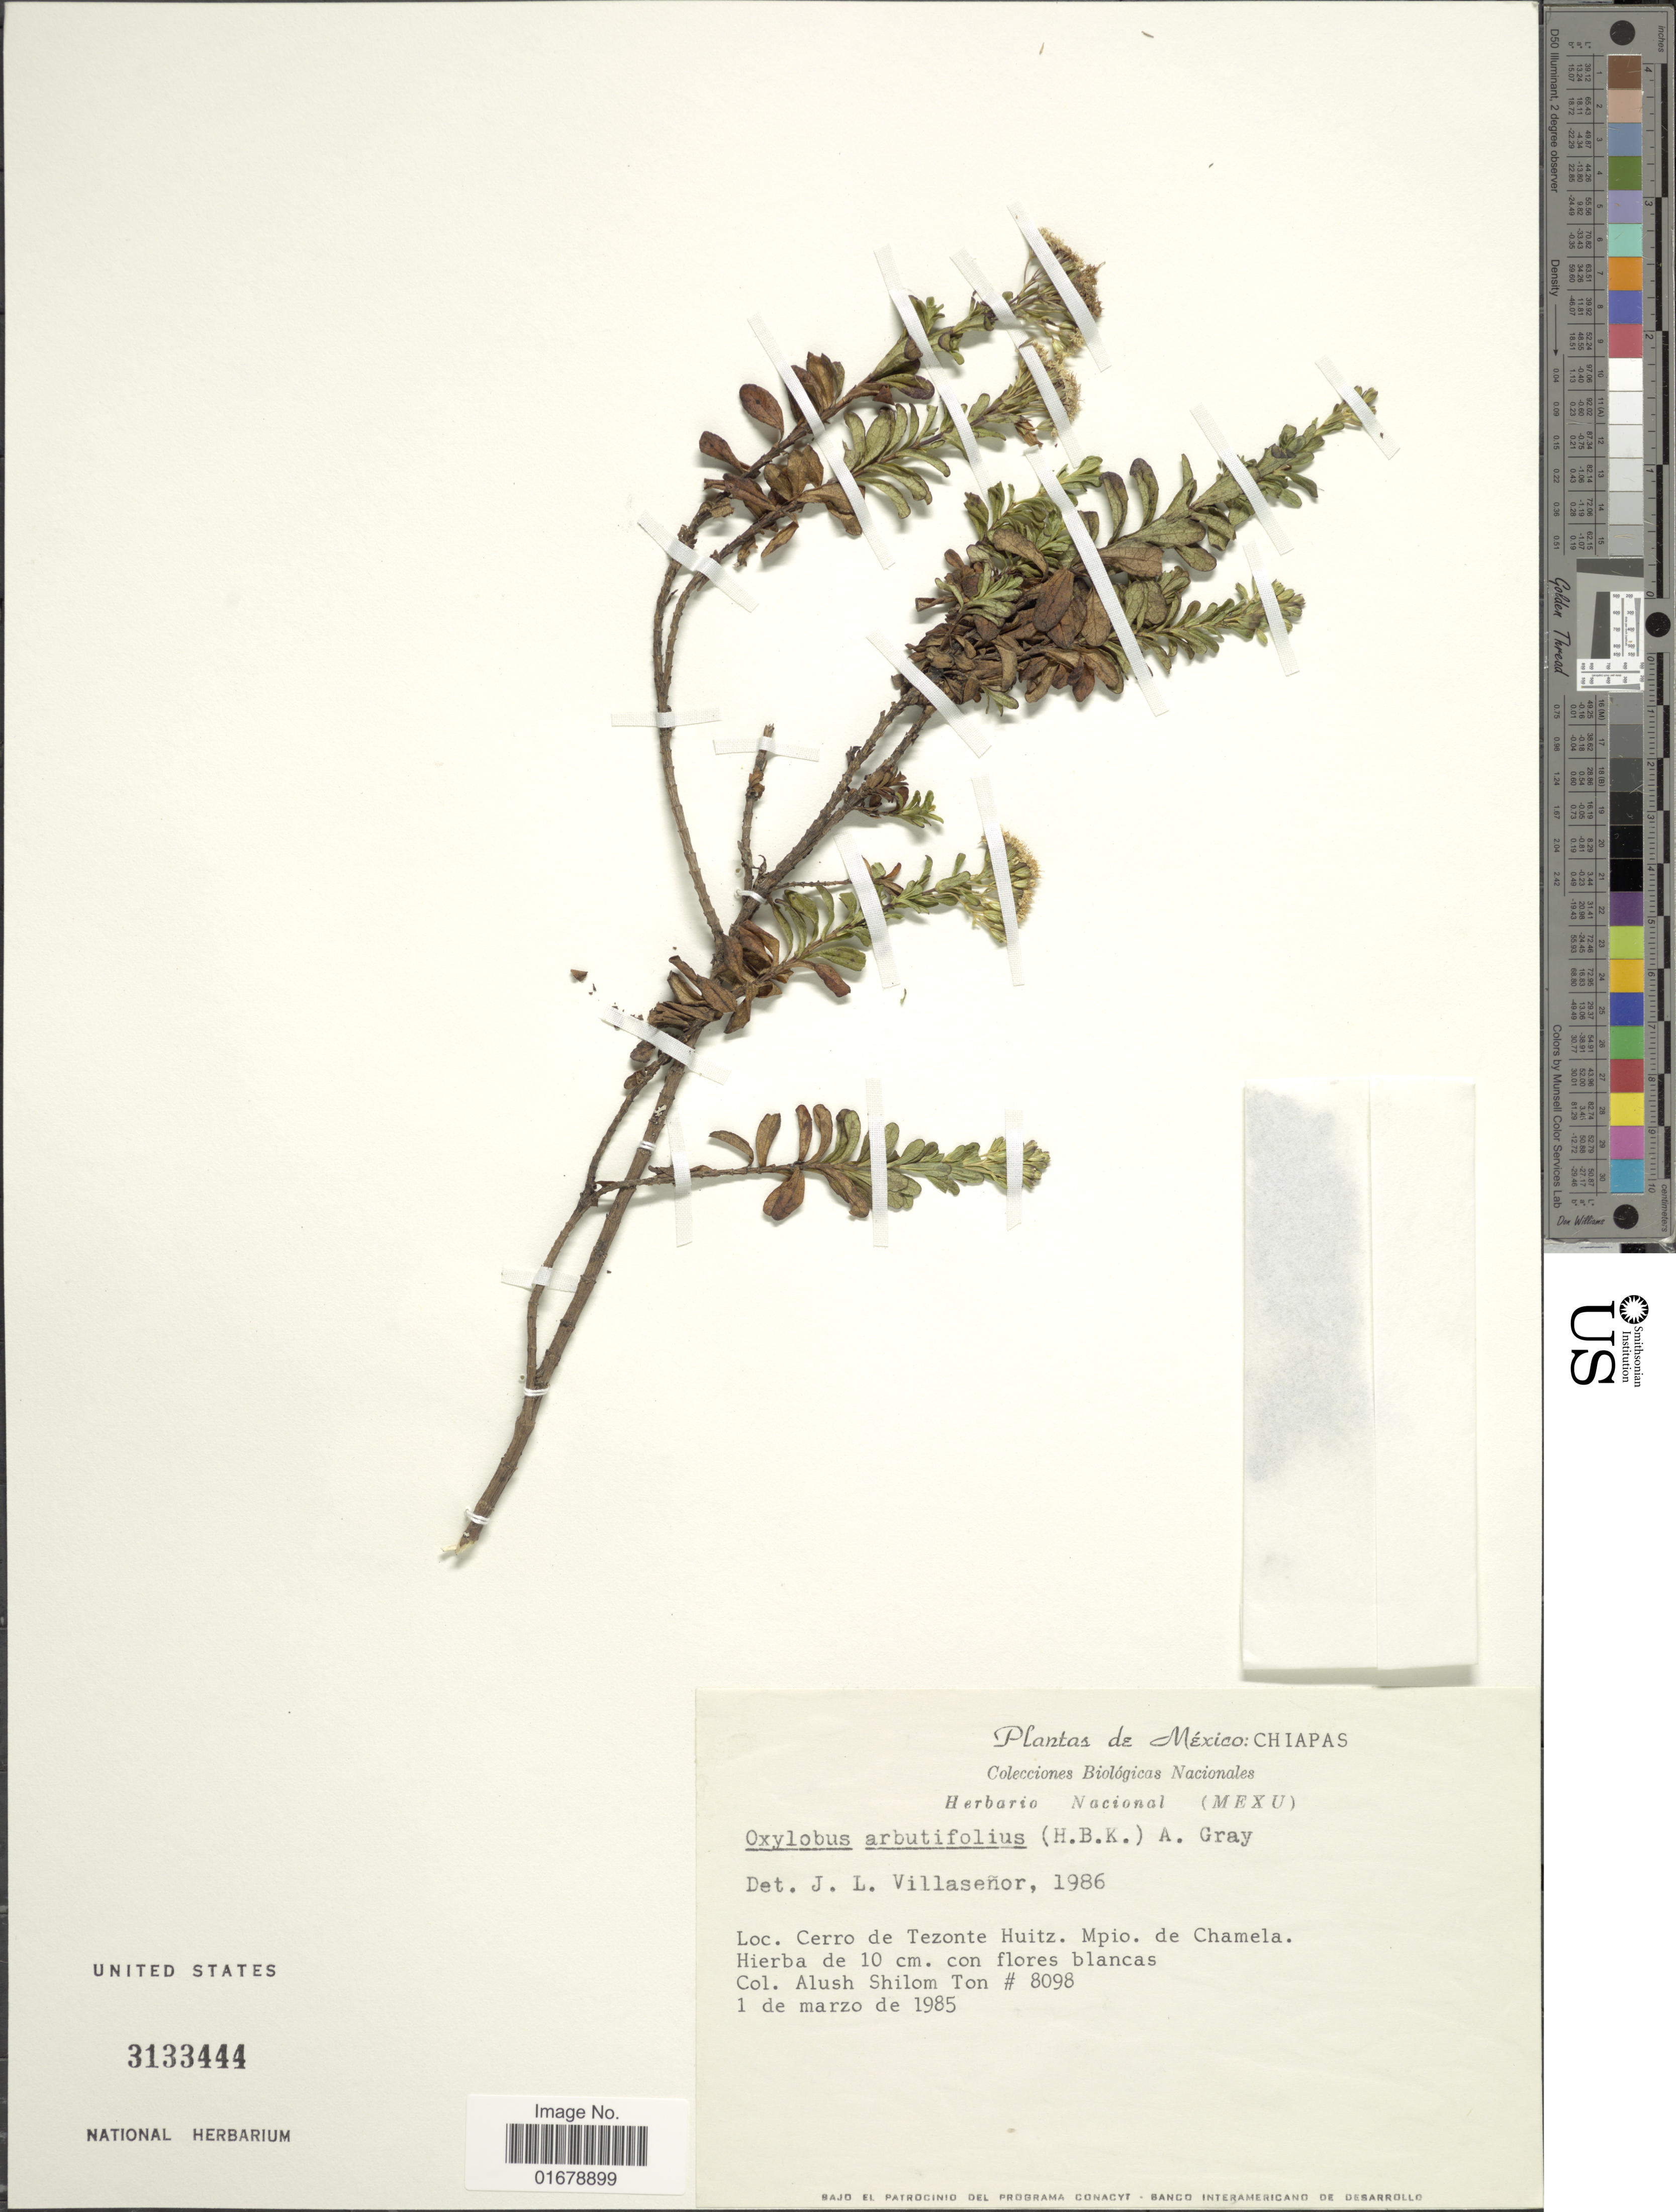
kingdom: Plantae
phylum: Tracheophyta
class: Magnoliopsida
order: Asterales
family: Asteraceae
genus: Oxylobus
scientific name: Oxylobus arbutifolius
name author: (Kunth) A. Gray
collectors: A. S. Ton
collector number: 8098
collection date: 1985-03-01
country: Mexico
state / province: Chiapas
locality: Mexico: Chiapas. Loc. Cerro de Tezonte Huitz. Mpio. de Chamela.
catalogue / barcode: US 3133444